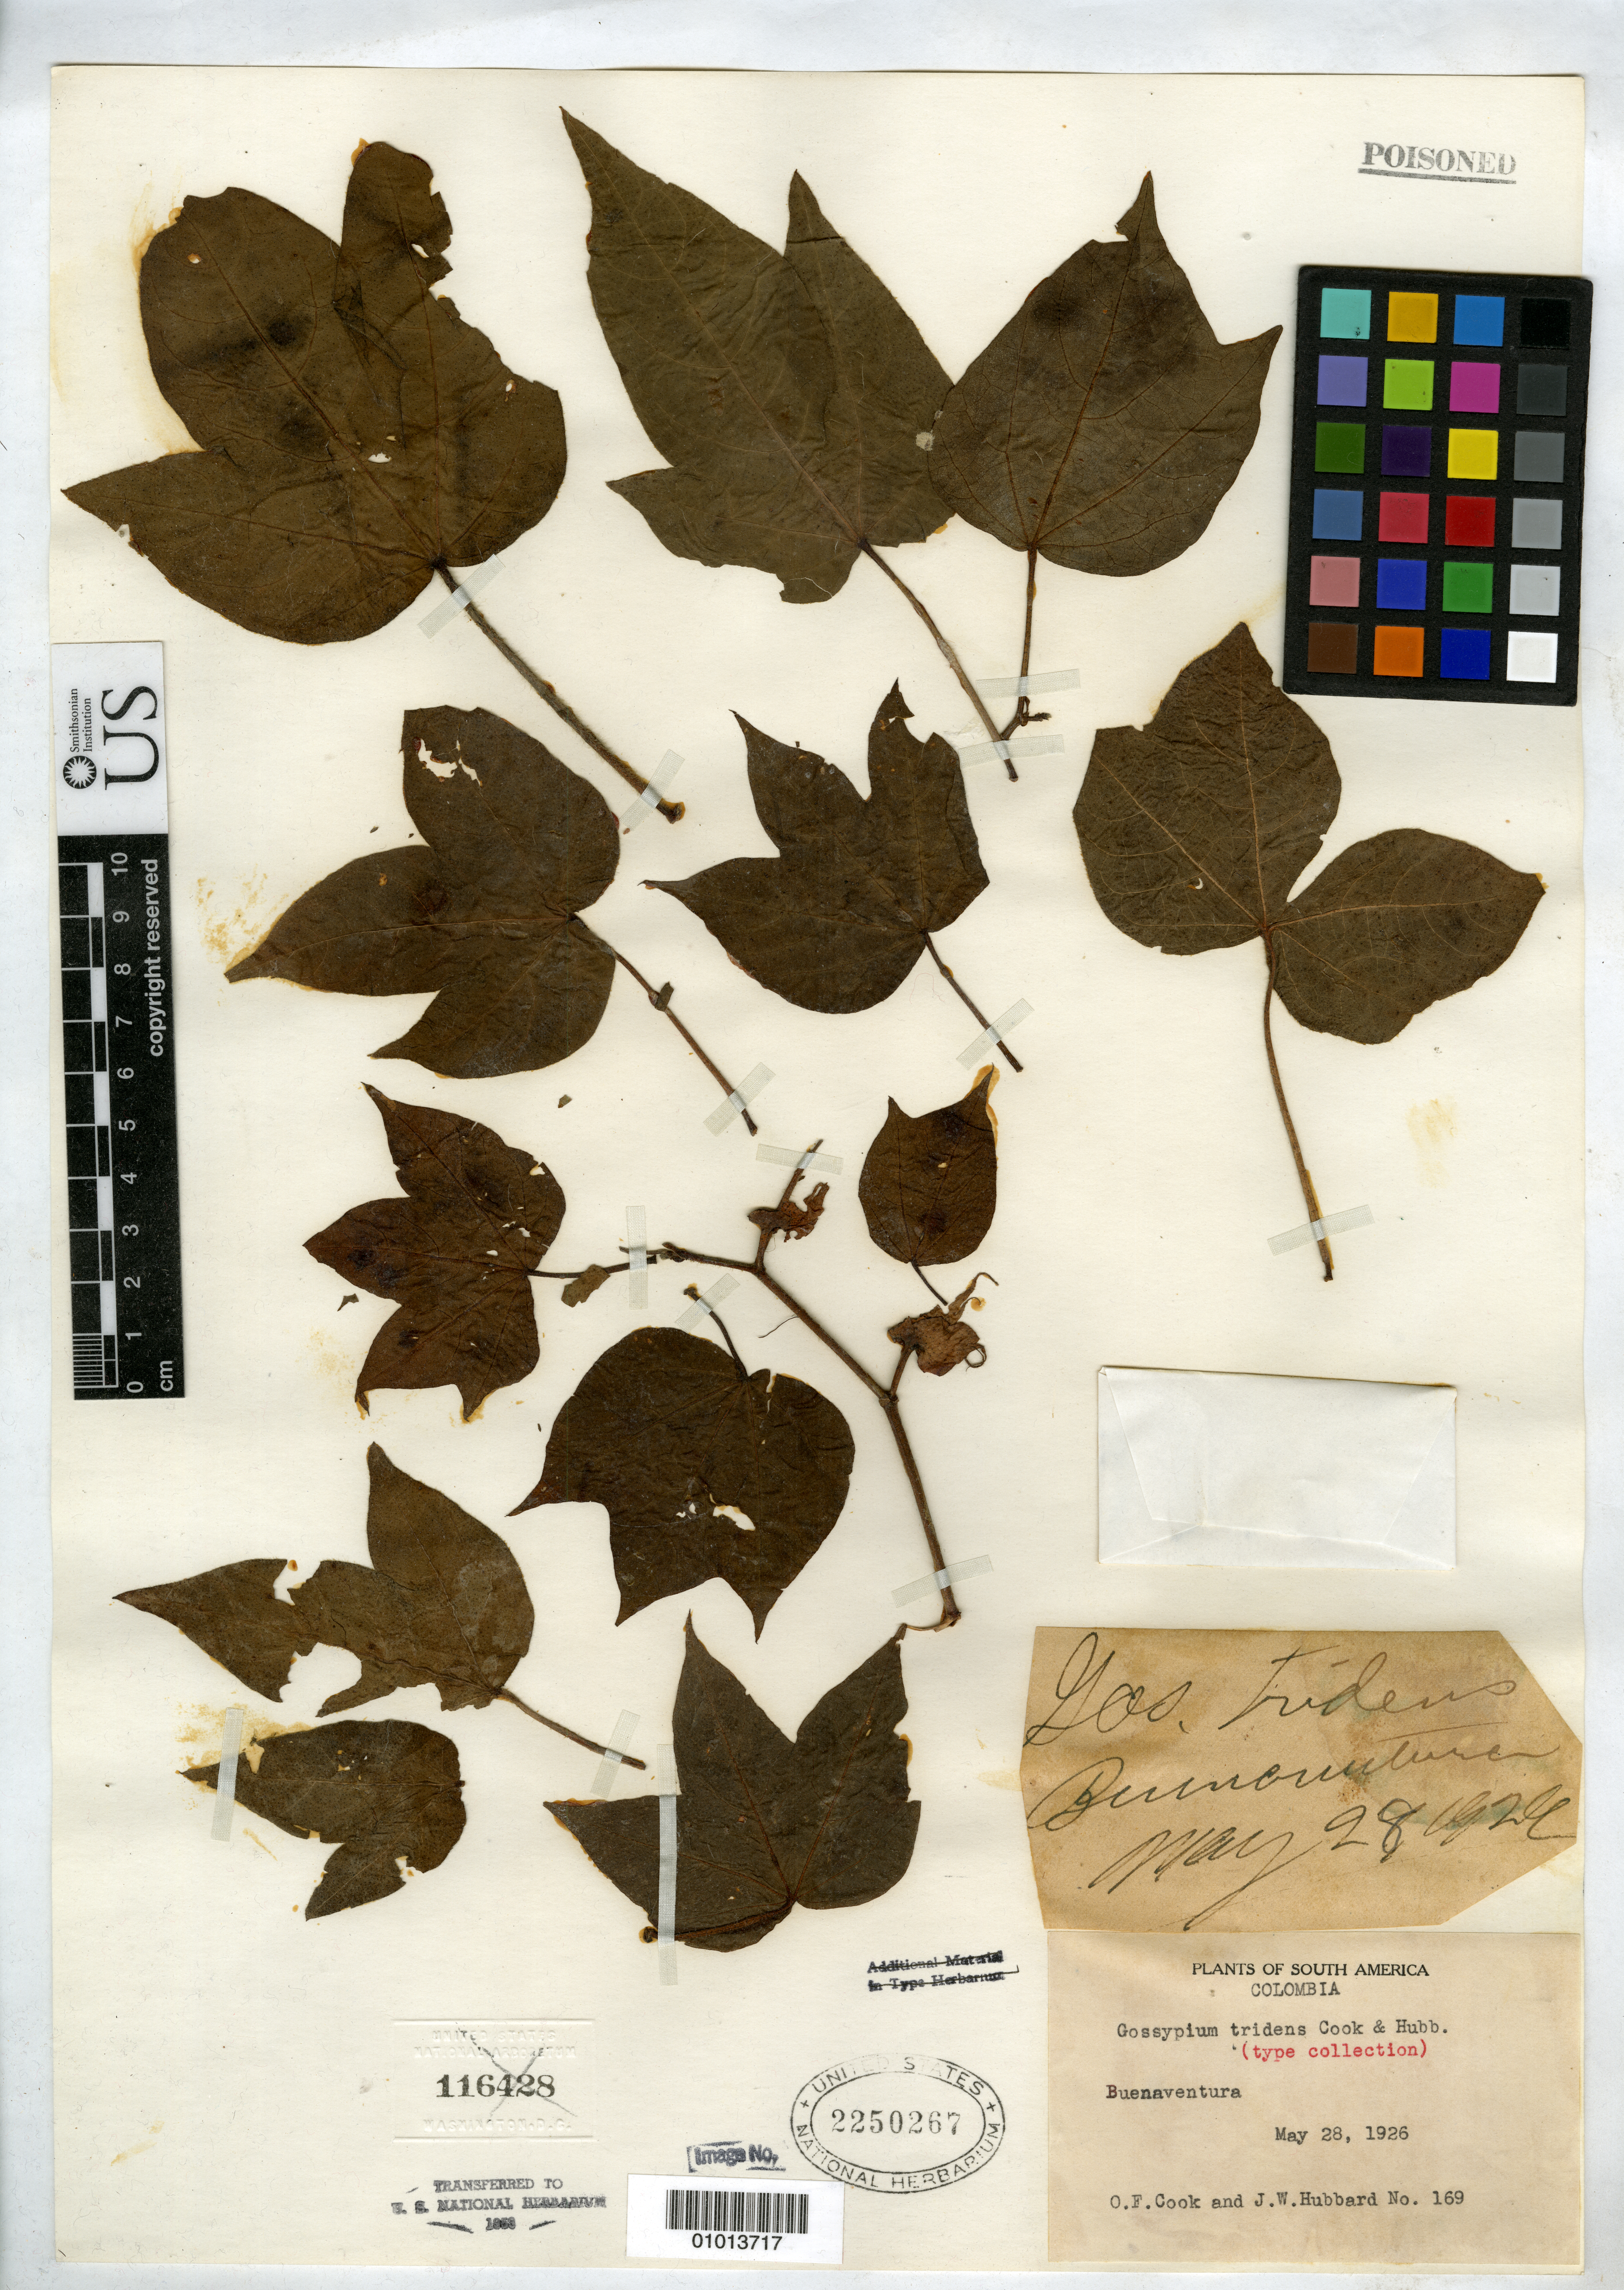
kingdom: Plantae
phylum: Tracheophyta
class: Magnoliopsida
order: Malvales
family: Malvaceae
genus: Gossypium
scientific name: Gossypium tridens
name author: O.F. Cook & J.W. Hubb.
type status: Syntype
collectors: O. F. Cook & J. W. Hubbard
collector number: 169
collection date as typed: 28 May 1926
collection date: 1926-05-28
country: Colombia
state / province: Valle del Cauca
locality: Buenaventura.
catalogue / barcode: US 2250267